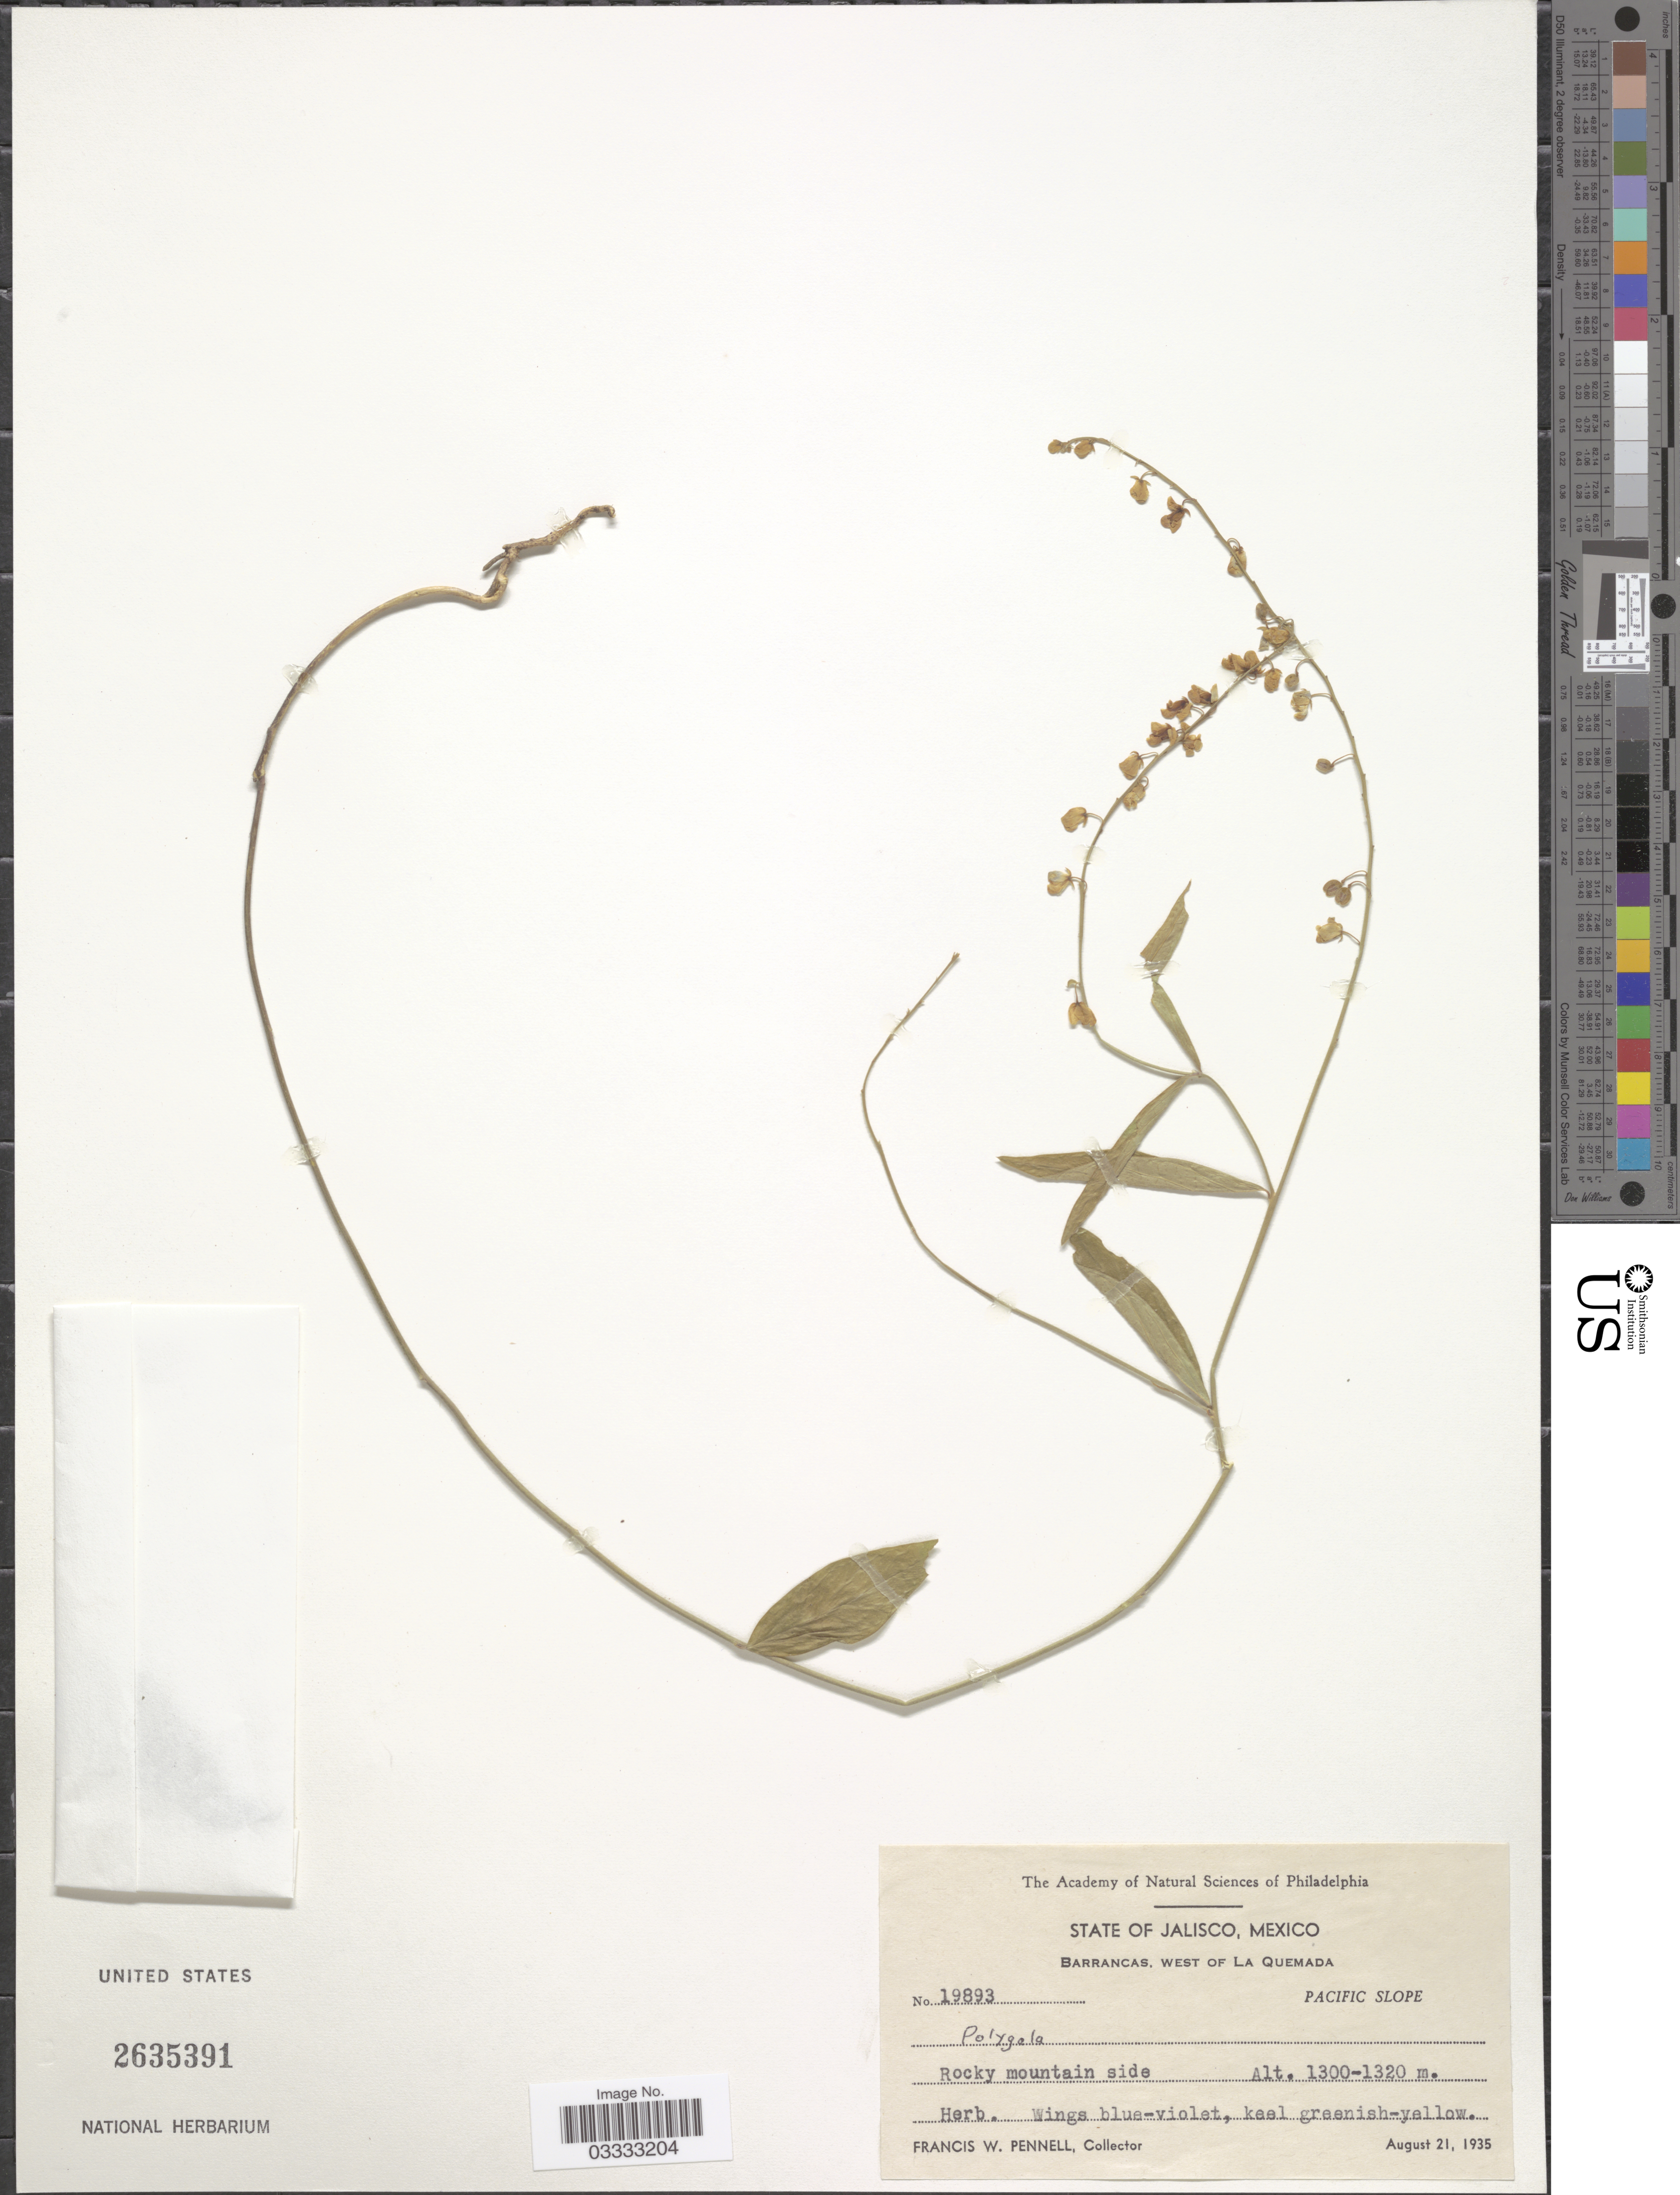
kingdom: Plantae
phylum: Tracheophyta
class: Magnoliopsida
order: Fabales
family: Polygalaceae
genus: Polygala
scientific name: Polygala sp.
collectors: F. W. Pennell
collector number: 19893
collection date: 1935-08-21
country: Mexico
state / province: Jalisco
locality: Barrancas, West of La Quemada. Pacific Slope. Rocky mountain side.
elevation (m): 1300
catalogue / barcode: US 2635391